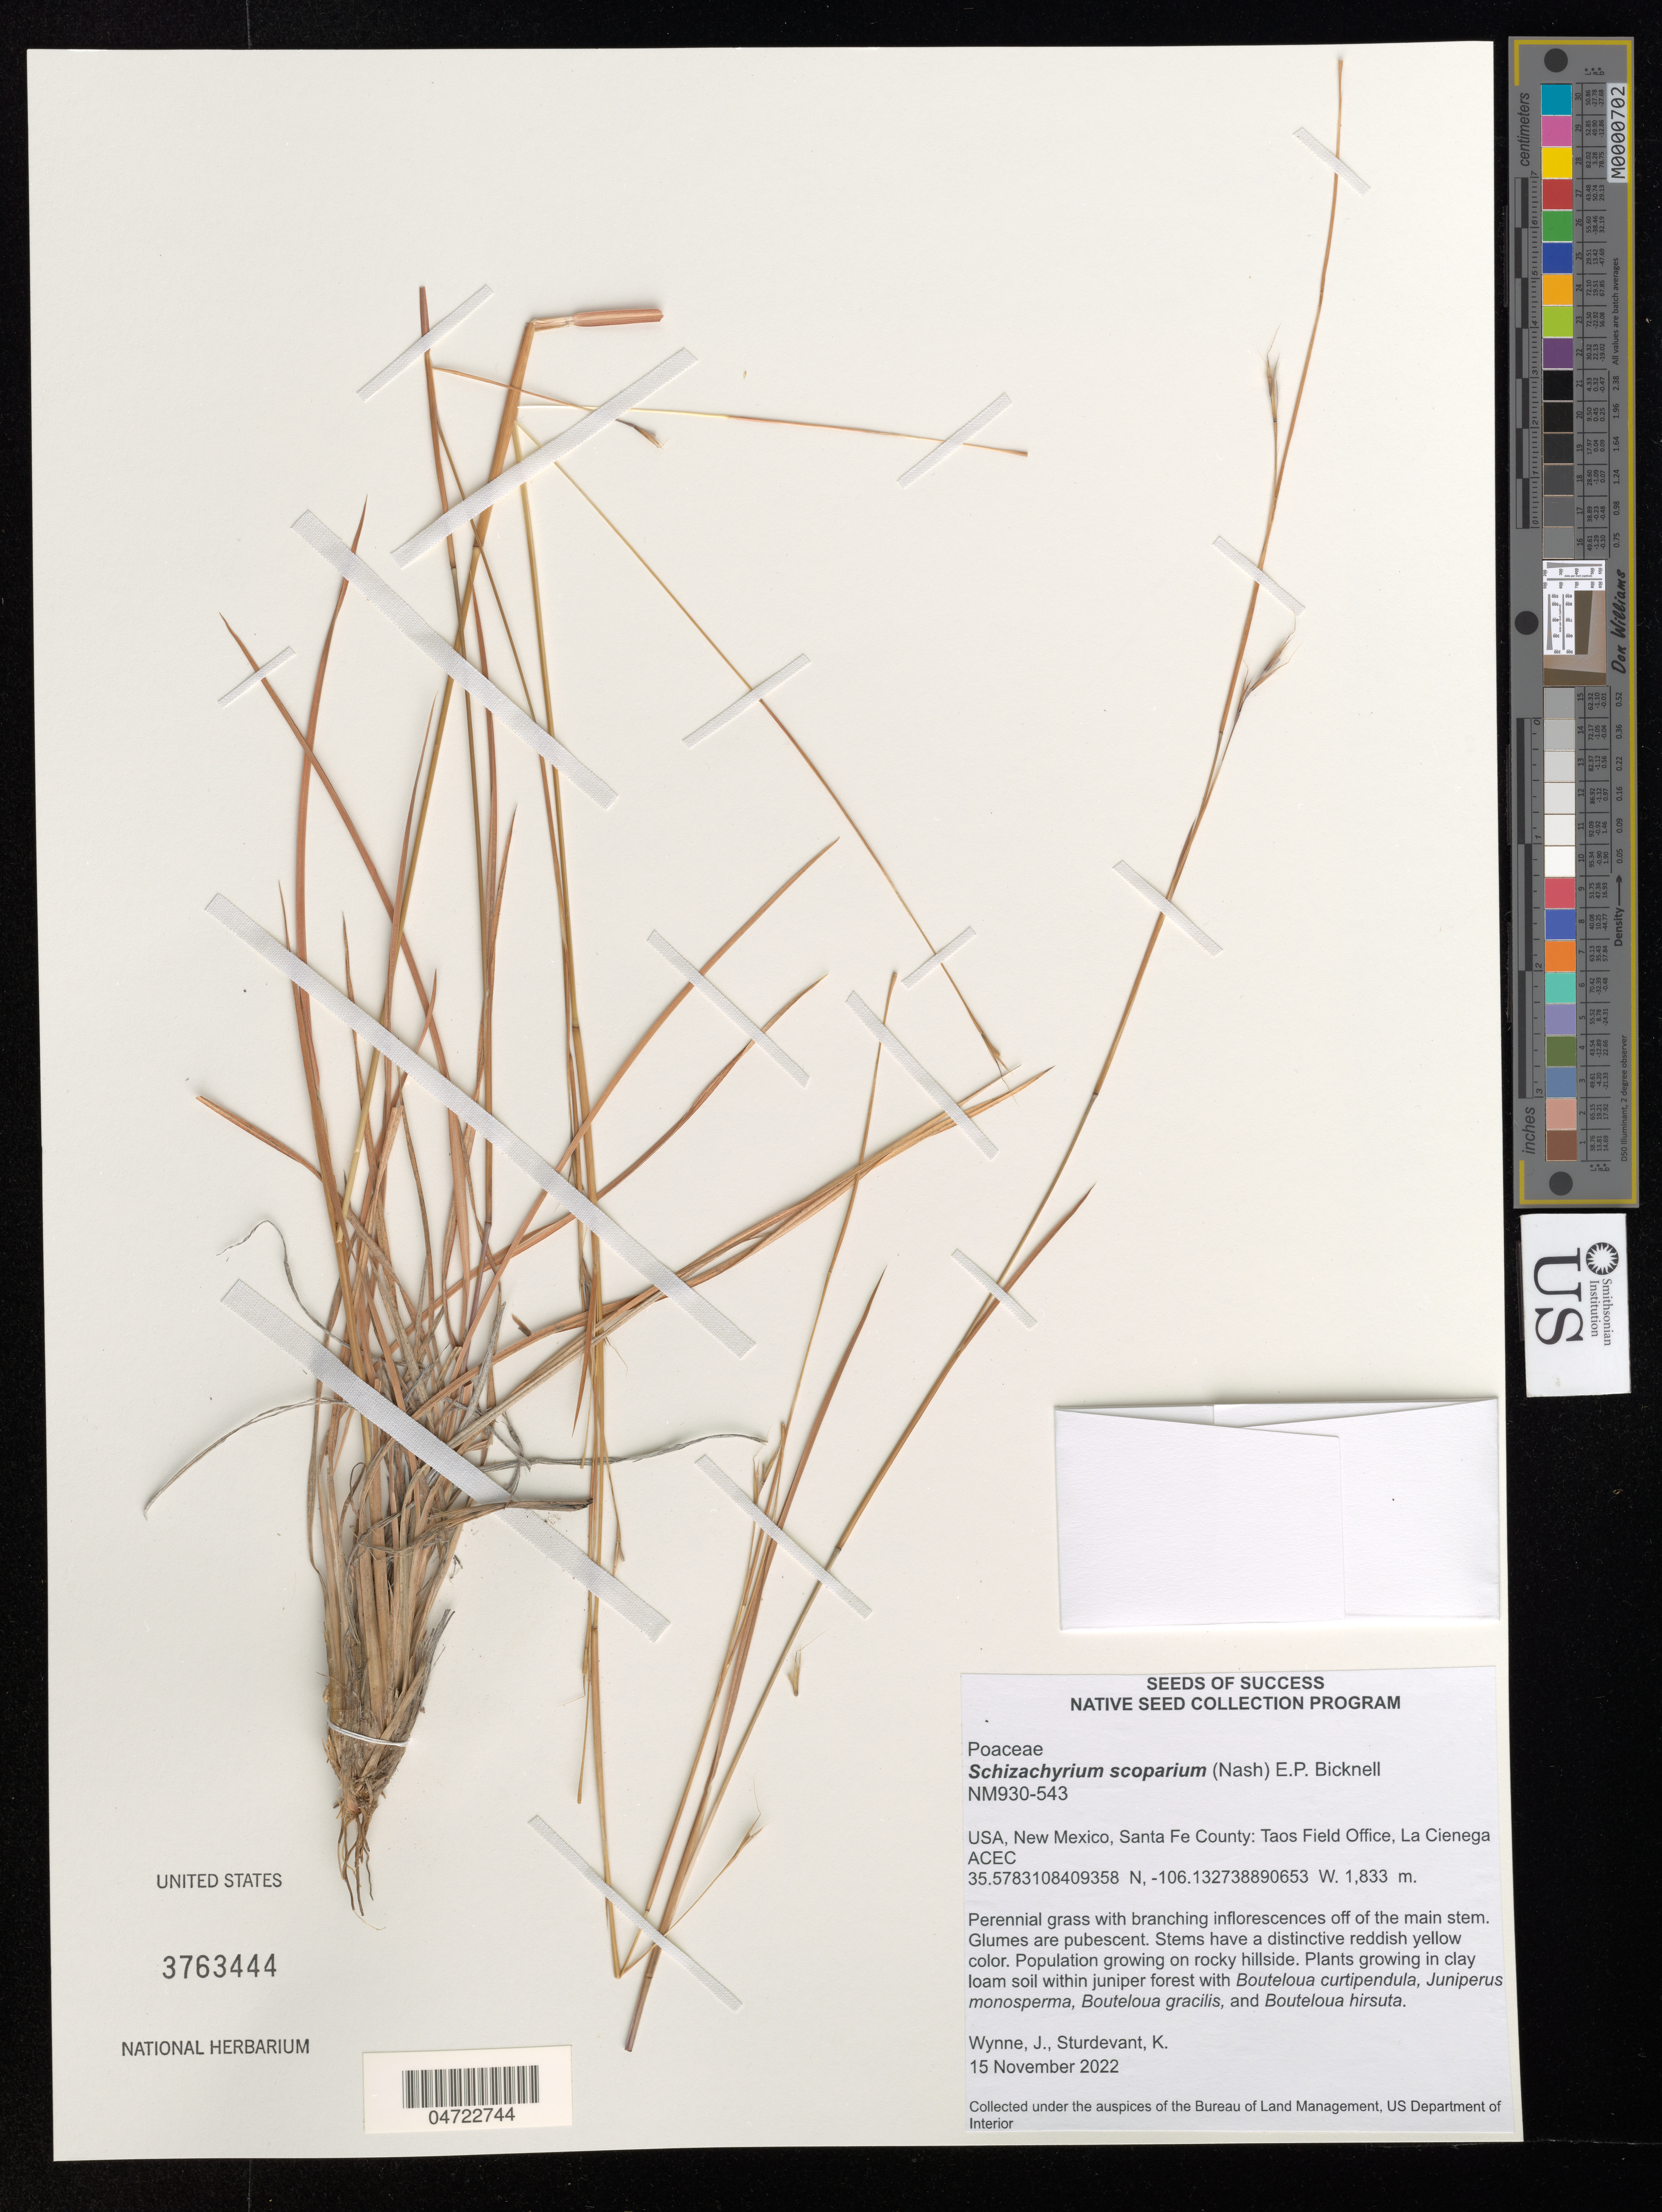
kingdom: Plantae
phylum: Tracheophyta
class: Liliopsida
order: Poales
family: Poaceae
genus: Schizachyrium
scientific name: Schizachyrium scoparium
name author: (Michx.) Nash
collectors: J. Wynne & K. Sturdevant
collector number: NM930-543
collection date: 2022-11-15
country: United States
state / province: New Mexico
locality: Santa Fe County: Taos Field Office, La Cienega ACEC.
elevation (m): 1833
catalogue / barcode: US 3763444